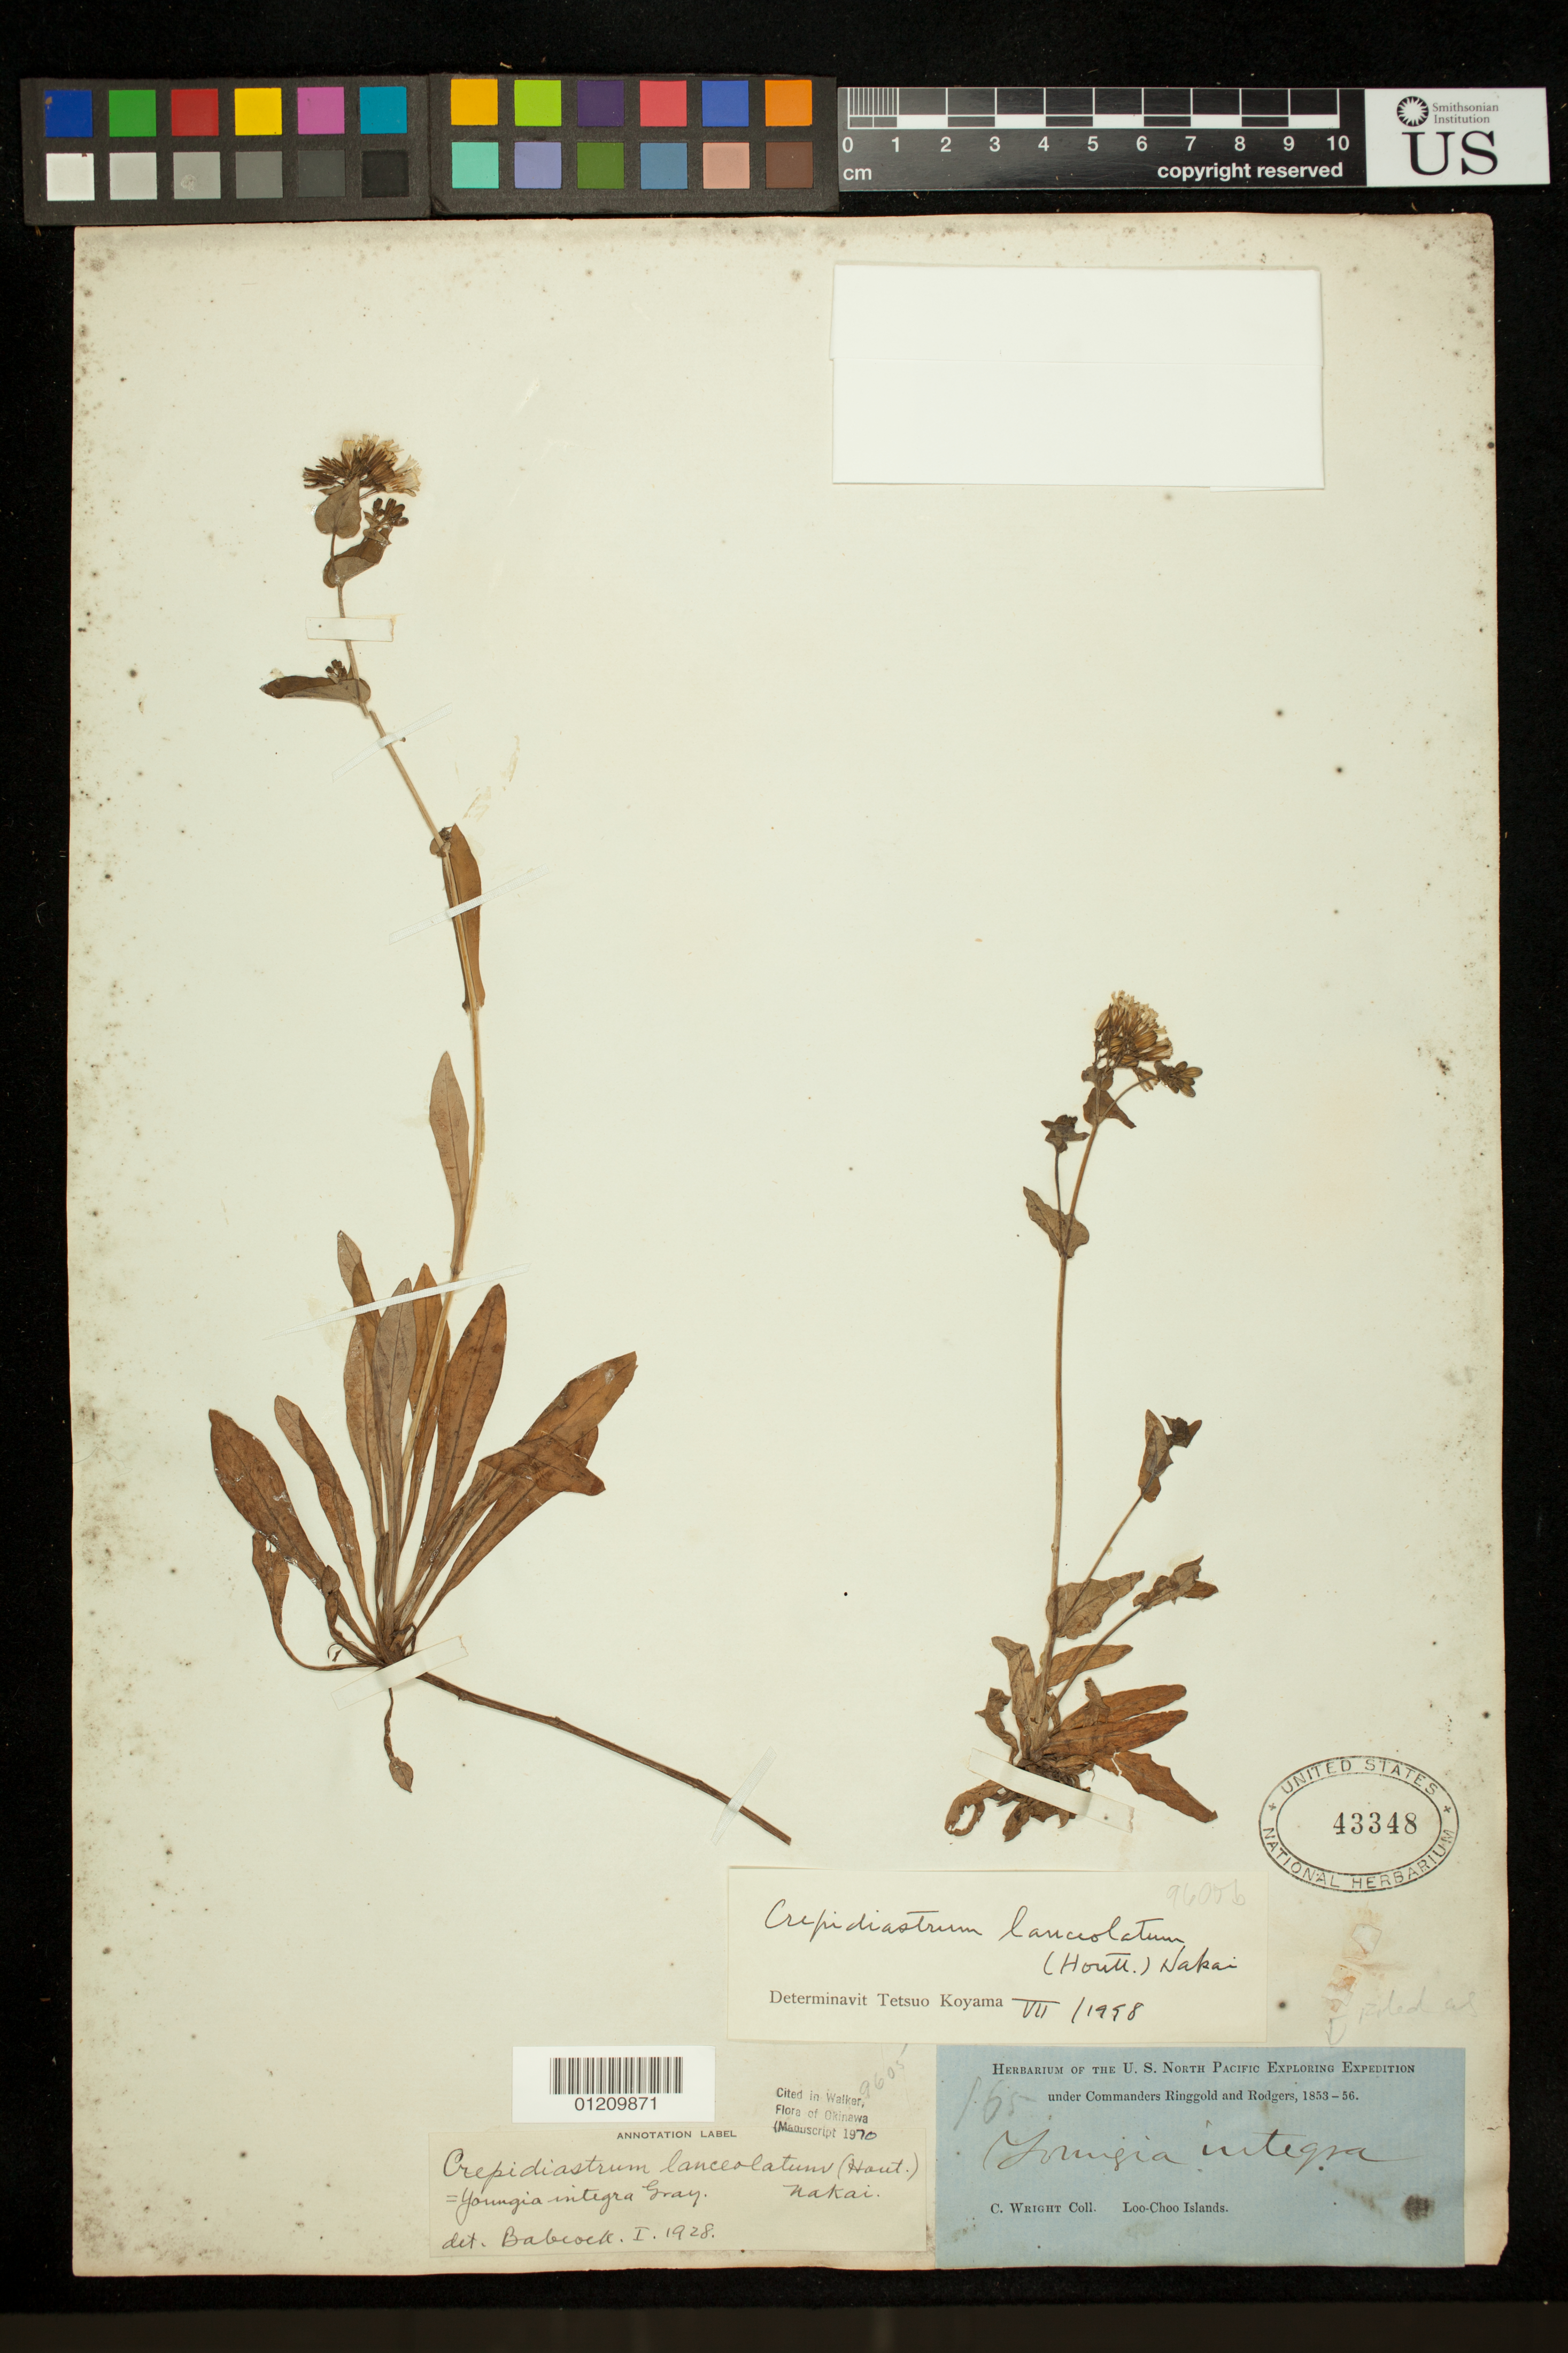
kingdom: Plantae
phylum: Tracheophyta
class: Magnoliopsida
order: Asterales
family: Asteraceae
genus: Crepidiastrum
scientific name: Crepidiastrum lanceolatum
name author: (Houtt.) Nakai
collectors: C. Wright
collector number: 165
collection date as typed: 1853 to -- --- 1856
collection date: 1853/1856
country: Japan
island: Ryukyu Islands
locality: Loo Choo Islands.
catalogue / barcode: US 43348